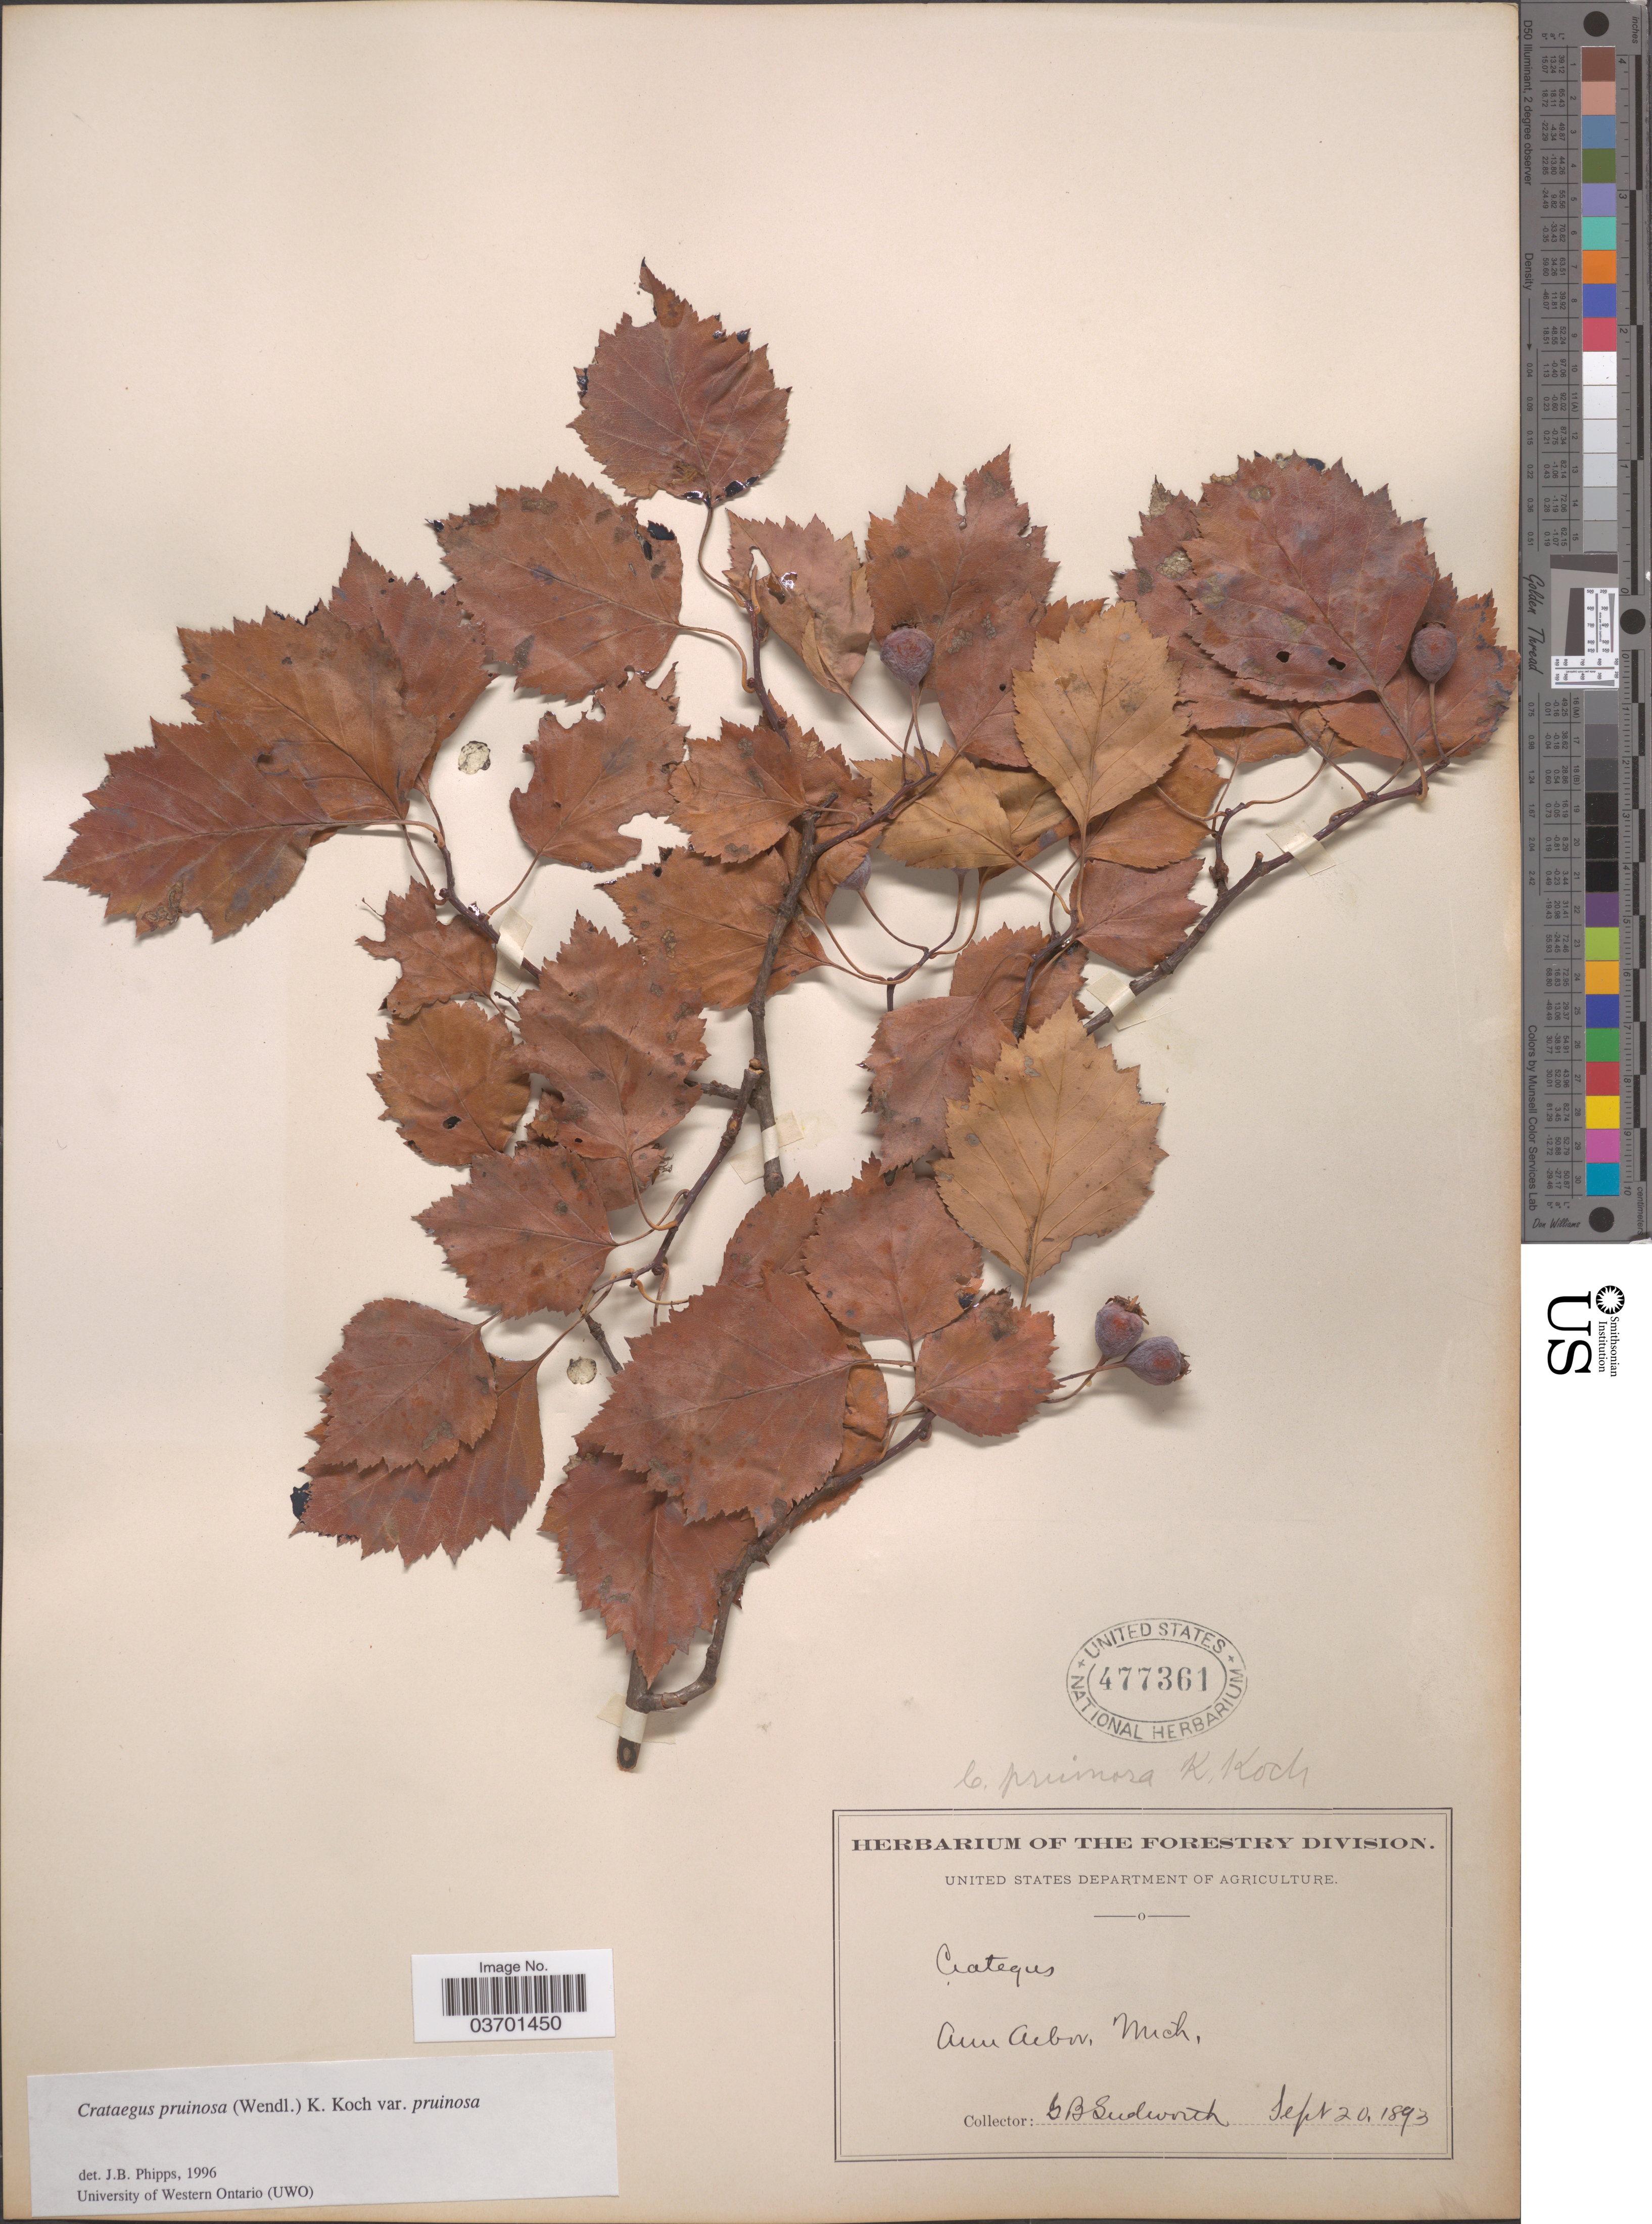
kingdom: Plantae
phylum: Tracheophyta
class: Magnoliopsida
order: Rosales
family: Rosaceae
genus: Crataegus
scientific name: Crataegus pruinosa var. pruinosa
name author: (H.L. Wendl.) K. Koch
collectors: G. B. Sudworth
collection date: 1893-09-20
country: United States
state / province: Michigan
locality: Ann Arbor.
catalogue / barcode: US 477361